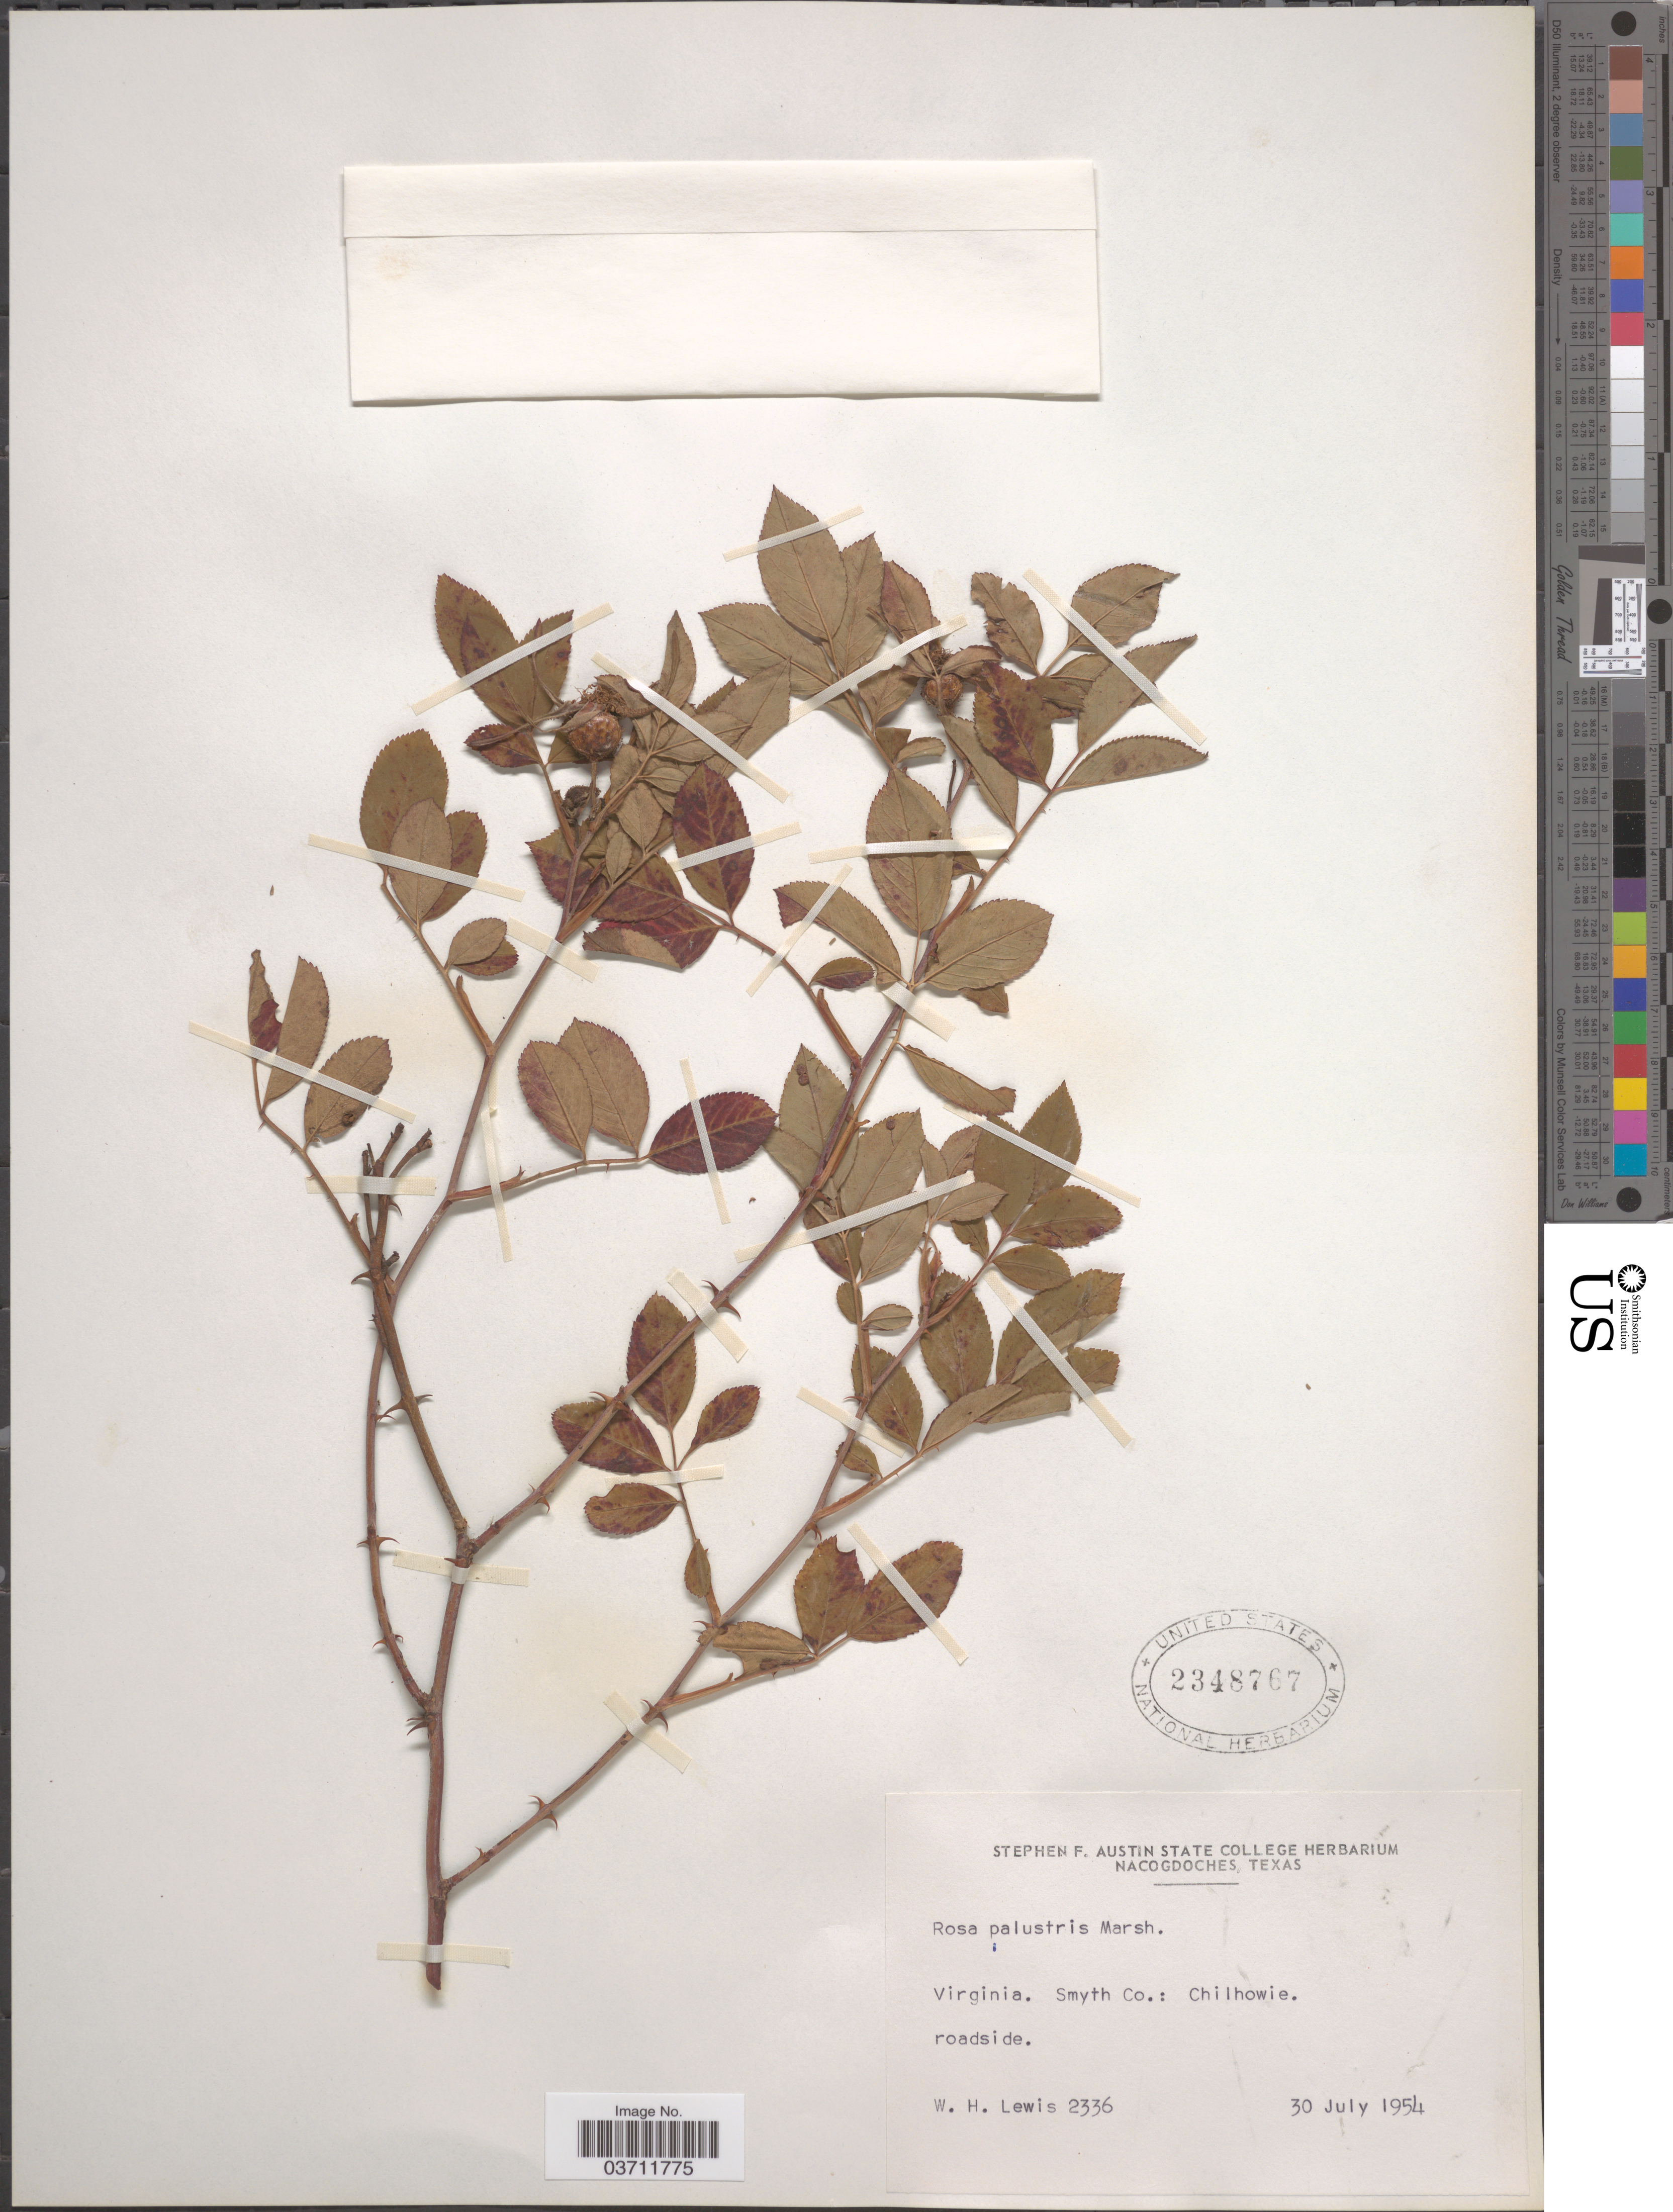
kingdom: Plantae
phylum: Tracheophyta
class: Magnoliopsida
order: Rosales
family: Rosaceae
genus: Rosa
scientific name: Rosa palustris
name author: Marshall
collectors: W. H. Lewis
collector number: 2336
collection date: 1954-07-30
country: United States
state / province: Virginia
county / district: Smyth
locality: Smyth Co.: Chilhowie.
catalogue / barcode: US 2348767